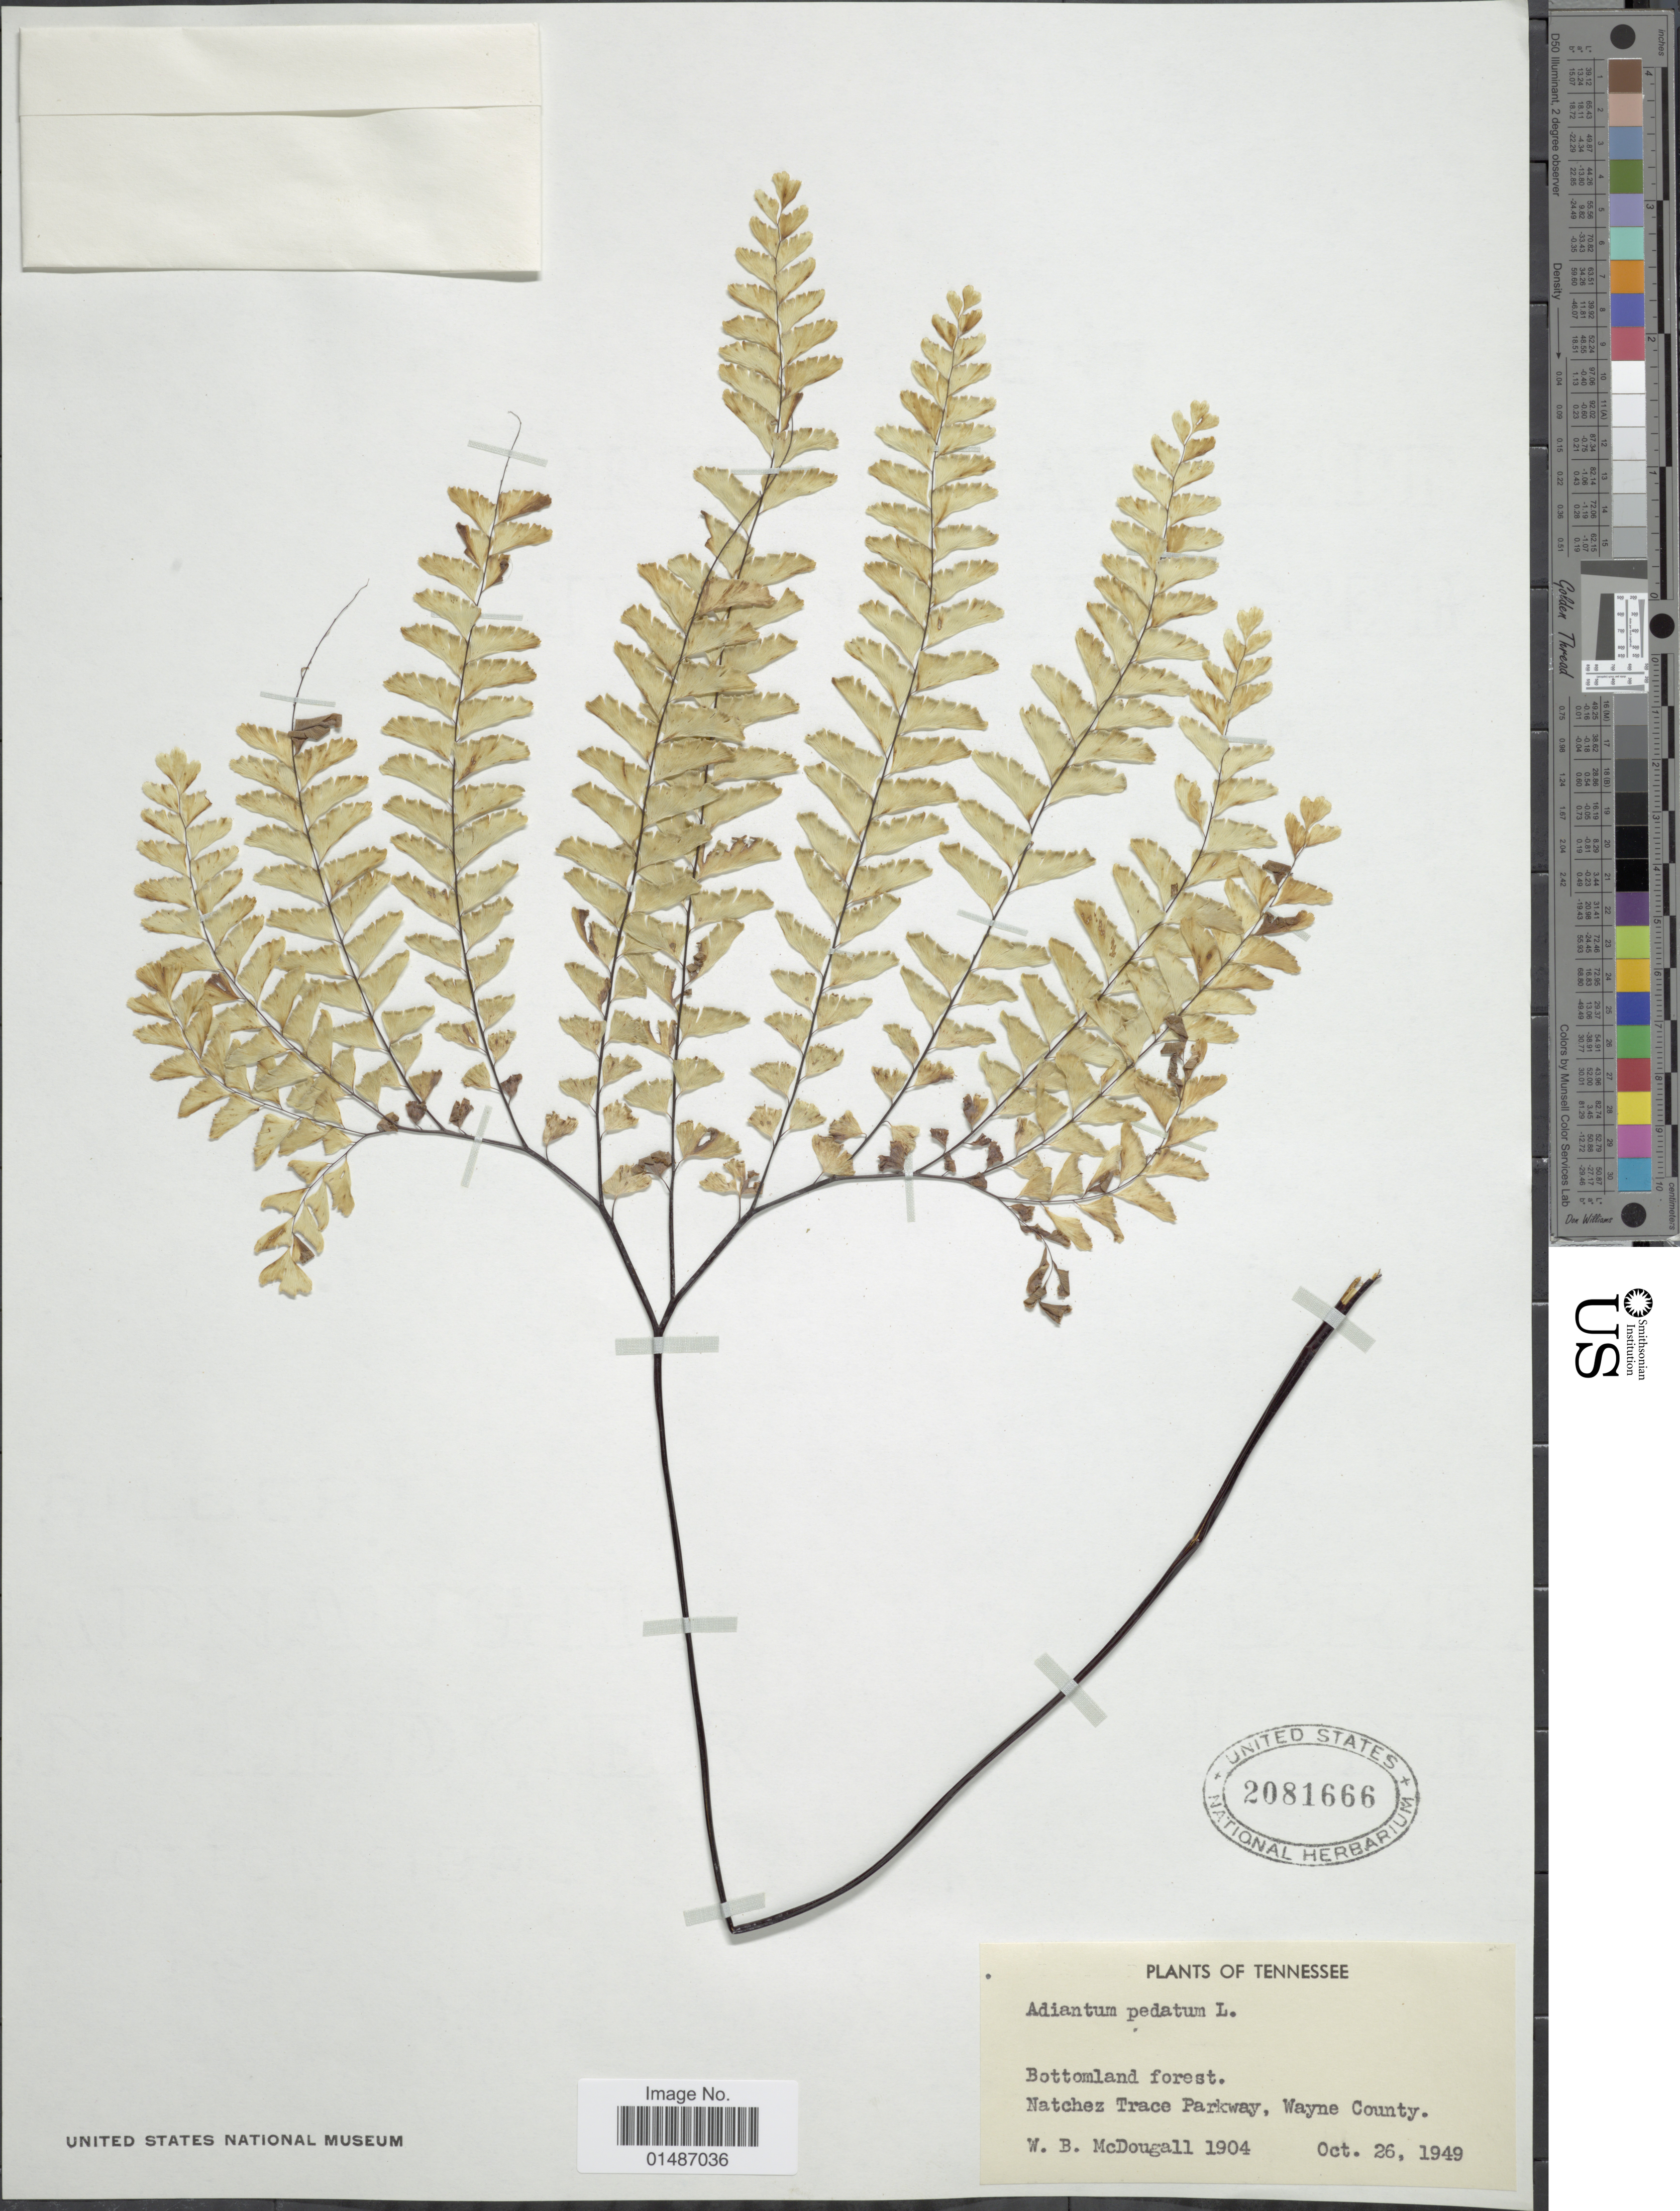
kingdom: Plantae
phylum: Tracheophyta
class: Polypodiopsida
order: Polypodiales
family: Pteridaceae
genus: Adiantum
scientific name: Adiantum pedatum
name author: L.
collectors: W. B. McDougall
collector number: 1904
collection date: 1949-10-26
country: United States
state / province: Tennessee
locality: Natchez Trace Parkway, Wayne County.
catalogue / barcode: US 2081666